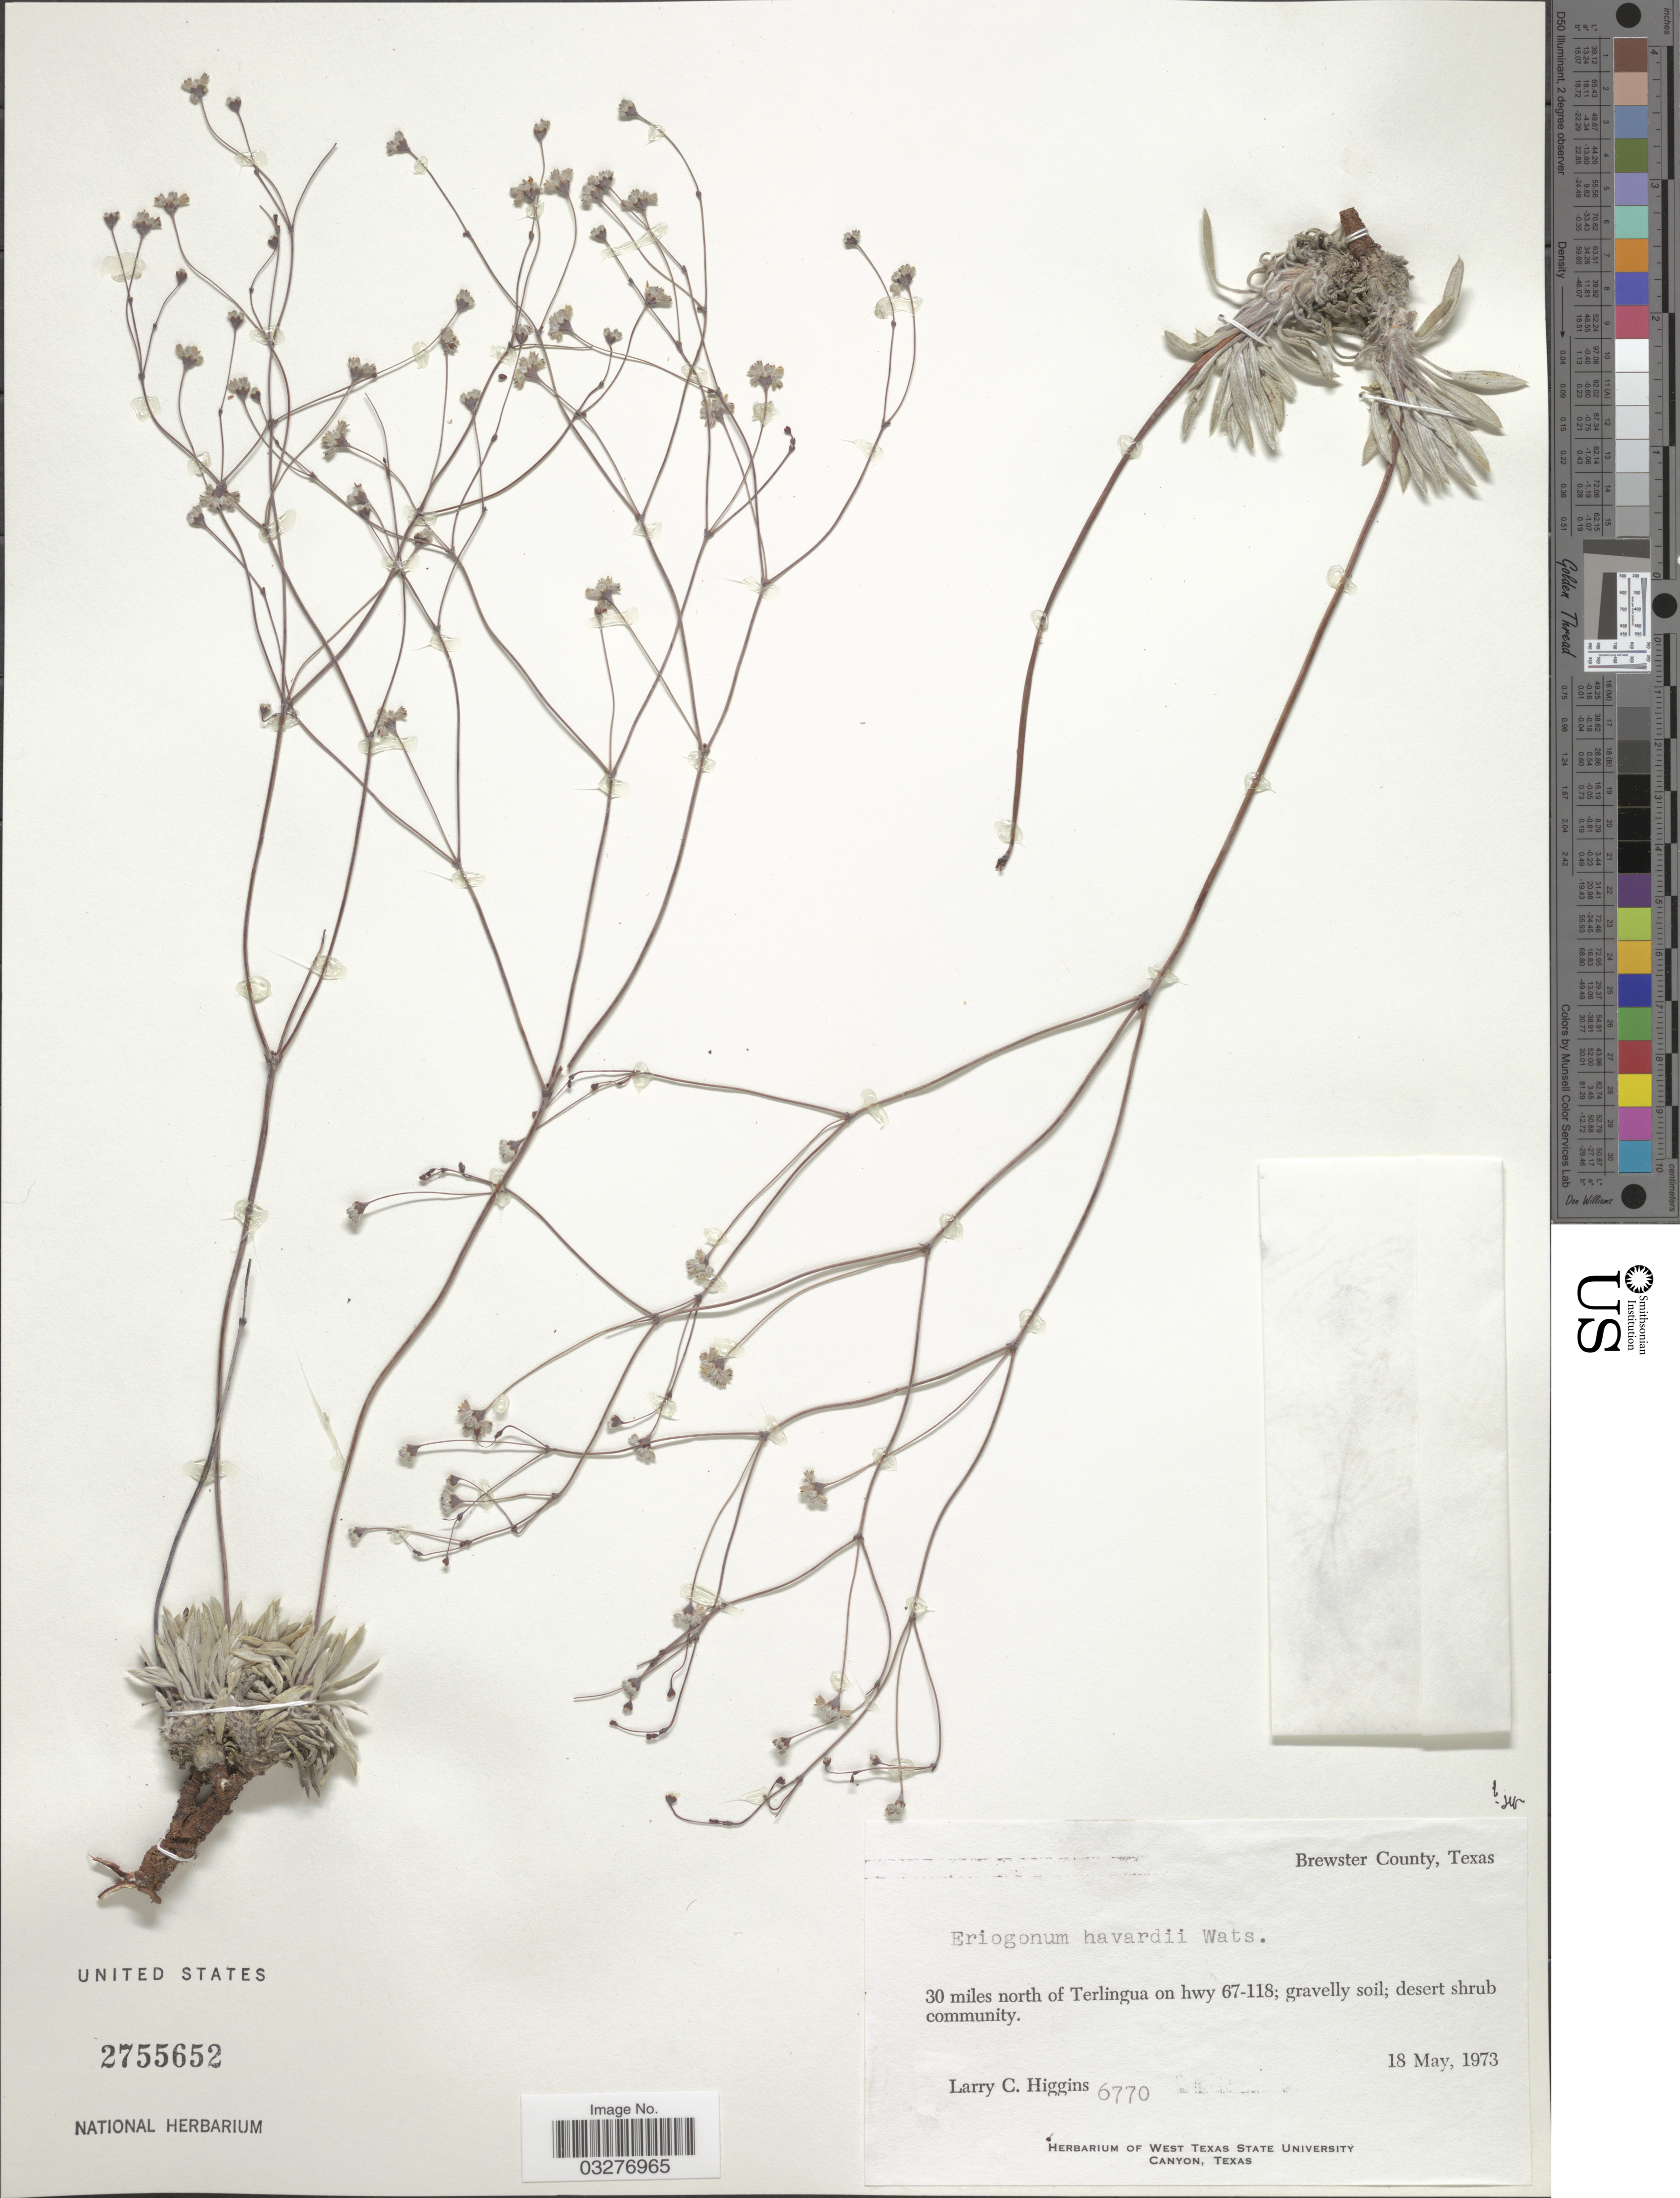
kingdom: Plantae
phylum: Tracheophyta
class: Magnoliopsida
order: Caryophyllales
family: Polygonaceae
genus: Eriogonum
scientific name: Eriogonum havardii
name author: S. Watson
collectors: L. Higgins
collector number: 6770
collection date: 1973-05-18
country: United States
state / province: Texas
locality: Brewster County, 30 miles north of Terlingua on hwy 67-118.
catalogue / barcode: US 2755652